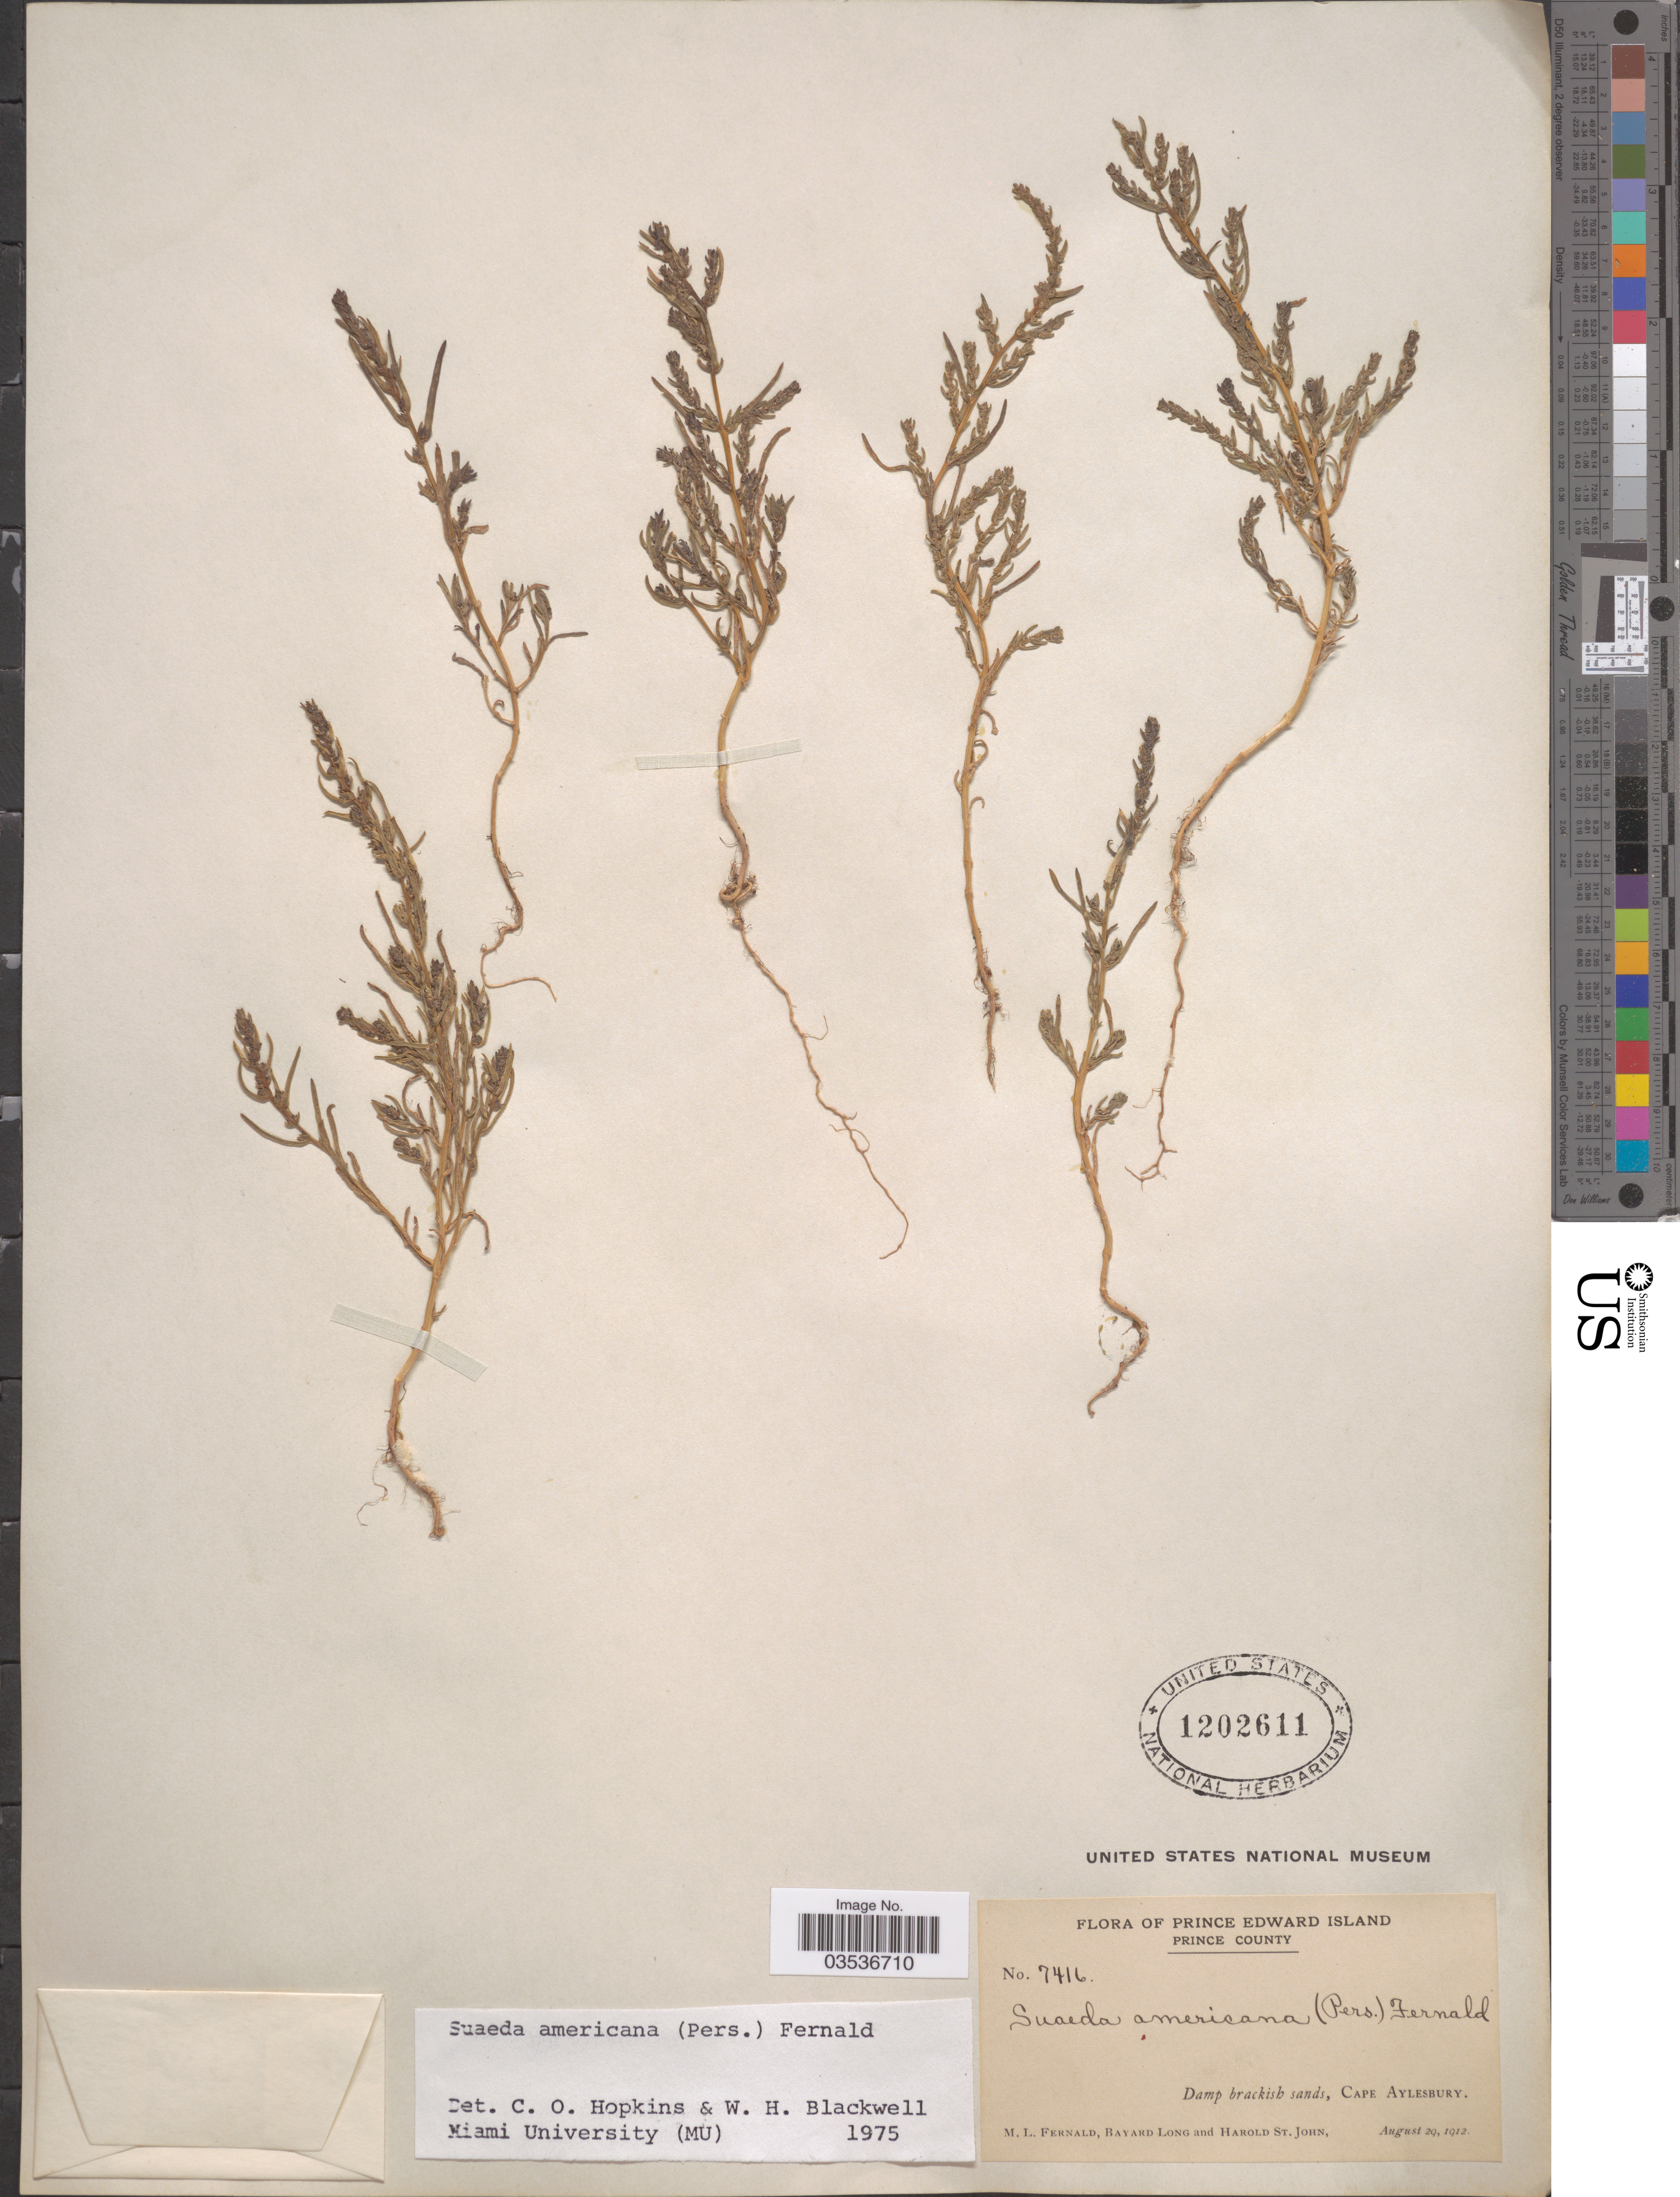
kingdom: Plantae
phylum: Tracheophyta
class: Magnoliopsida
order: Caryophyllales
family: Amaranthaceae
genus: Suaeda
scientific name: Suaeda americana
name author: (Pers.) Fernald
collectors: M. L. Fernald, B. Long & H. St. John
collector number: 7416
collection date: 1912-08-29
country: Canada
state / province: Prince Edward Island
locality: Prince County. Damp brackish sands, Cape Aylesbury.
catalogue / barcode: US 1202611